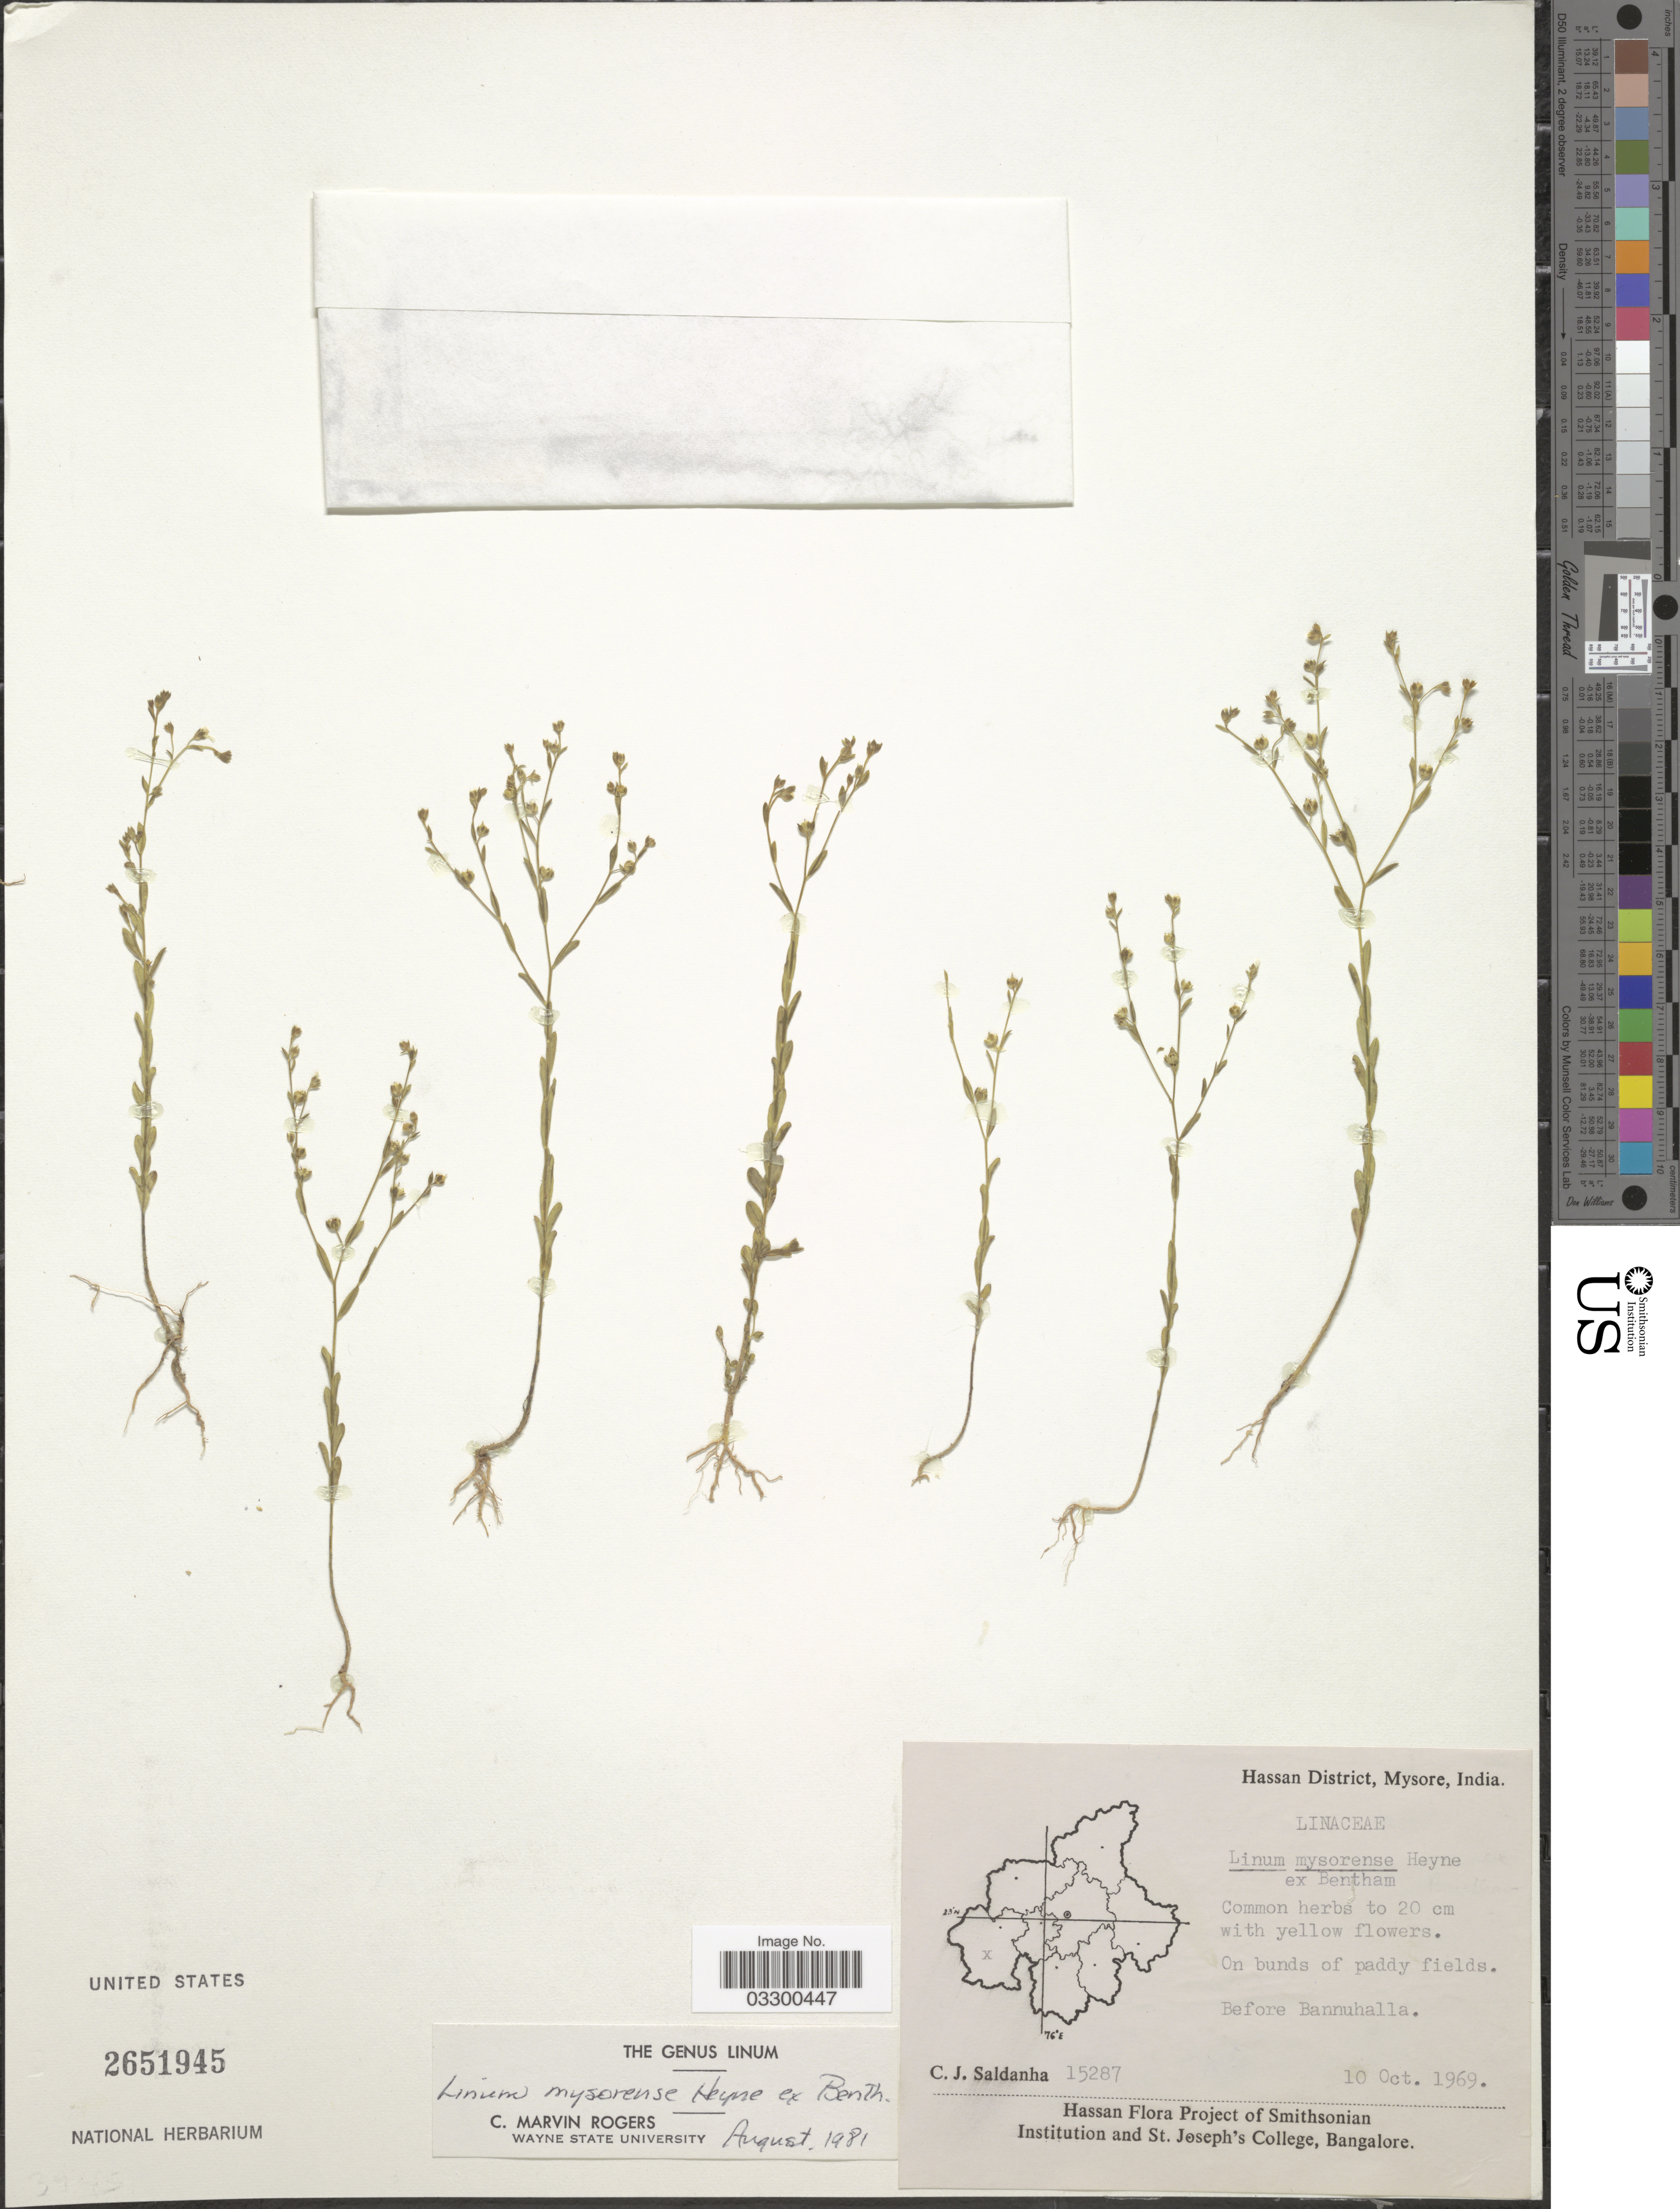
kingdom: Plantae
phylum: Tracheophyta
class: Magnoliopsida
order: Malpighiales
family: Linaceae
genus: Linum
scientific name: Linum mysurense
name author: B. Heyne ex Benth.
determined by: Rogers, C. M.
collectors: C. J. Saldanha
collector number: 15287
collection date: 1969-10-10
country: India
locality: Hassan District, Mysore. Before Bannuhalla.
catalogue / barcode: US 2651945